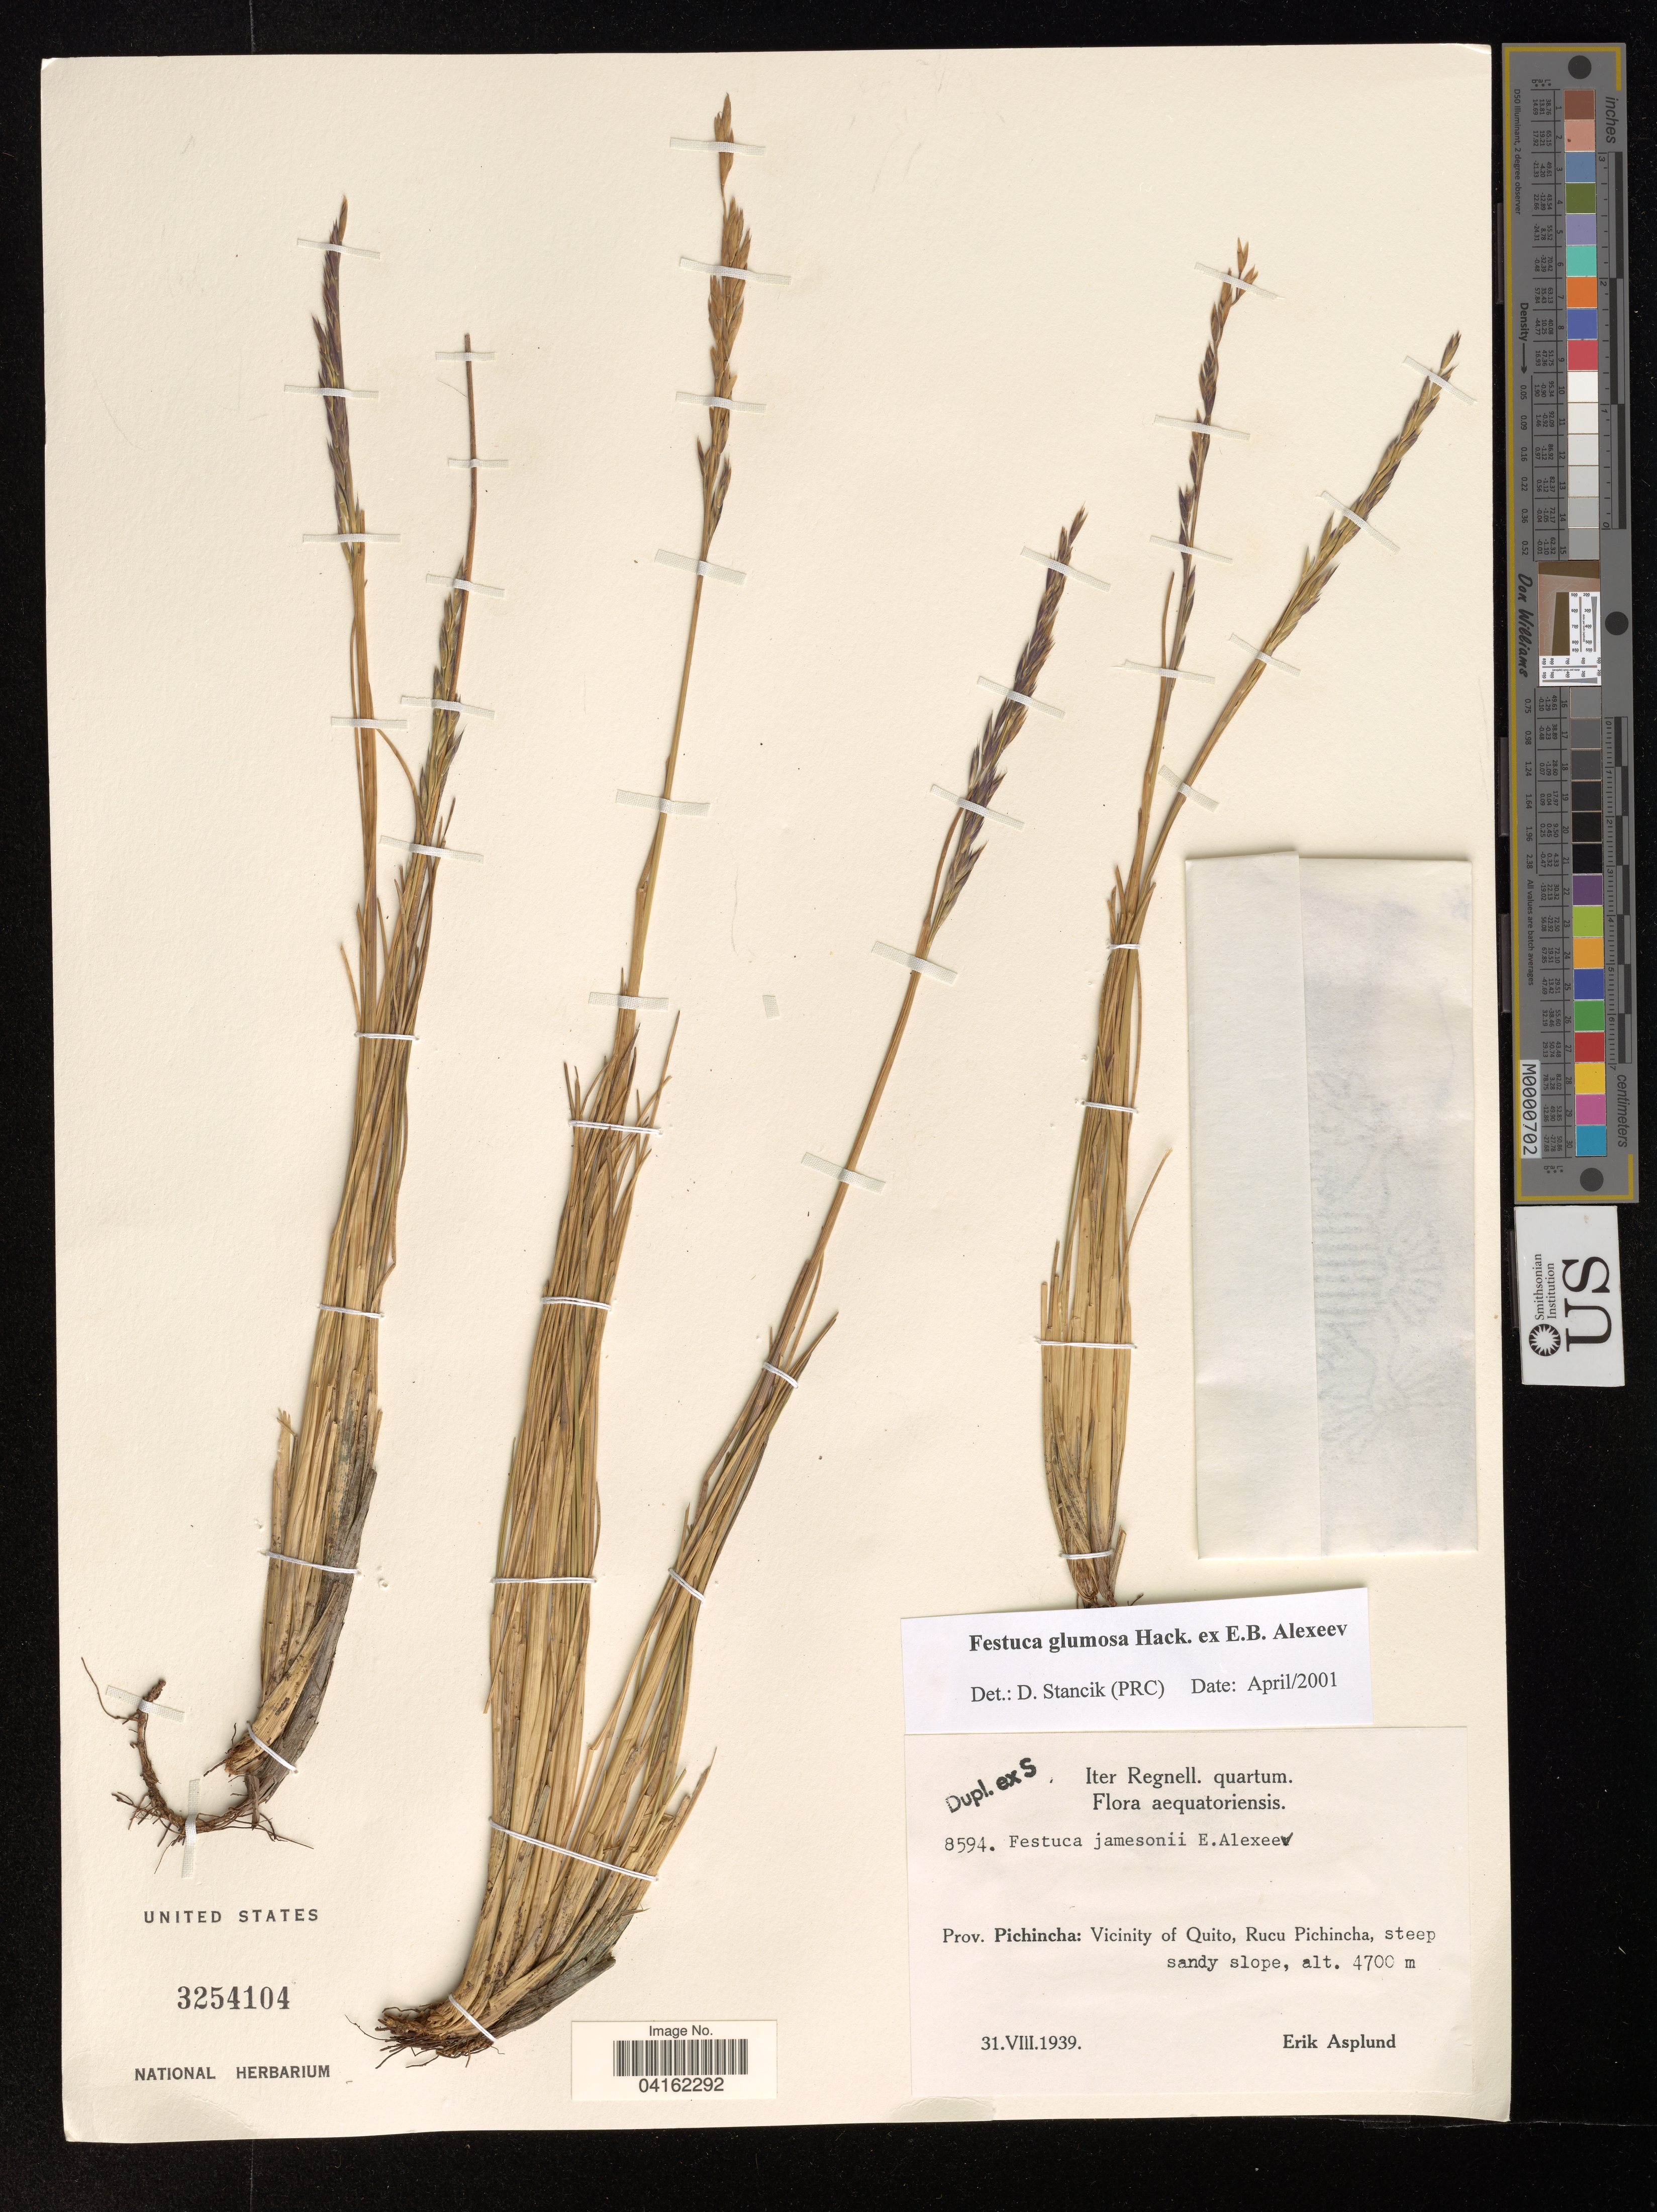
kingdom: Plantae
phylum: Tracheophyta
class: Liliopsida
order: Poales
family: Poaceae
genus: Festuca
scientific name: Festuca glumosa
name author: Hack. ex E.B. Alexeev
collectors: E. Asplund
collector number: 8594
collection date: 1939-08-31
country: Ecuador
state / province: Pichincha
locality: Vicinity of Quito, Rucu Pichincha. Iter Regnell. quartum.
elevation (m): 4700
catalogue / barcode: US 3254104